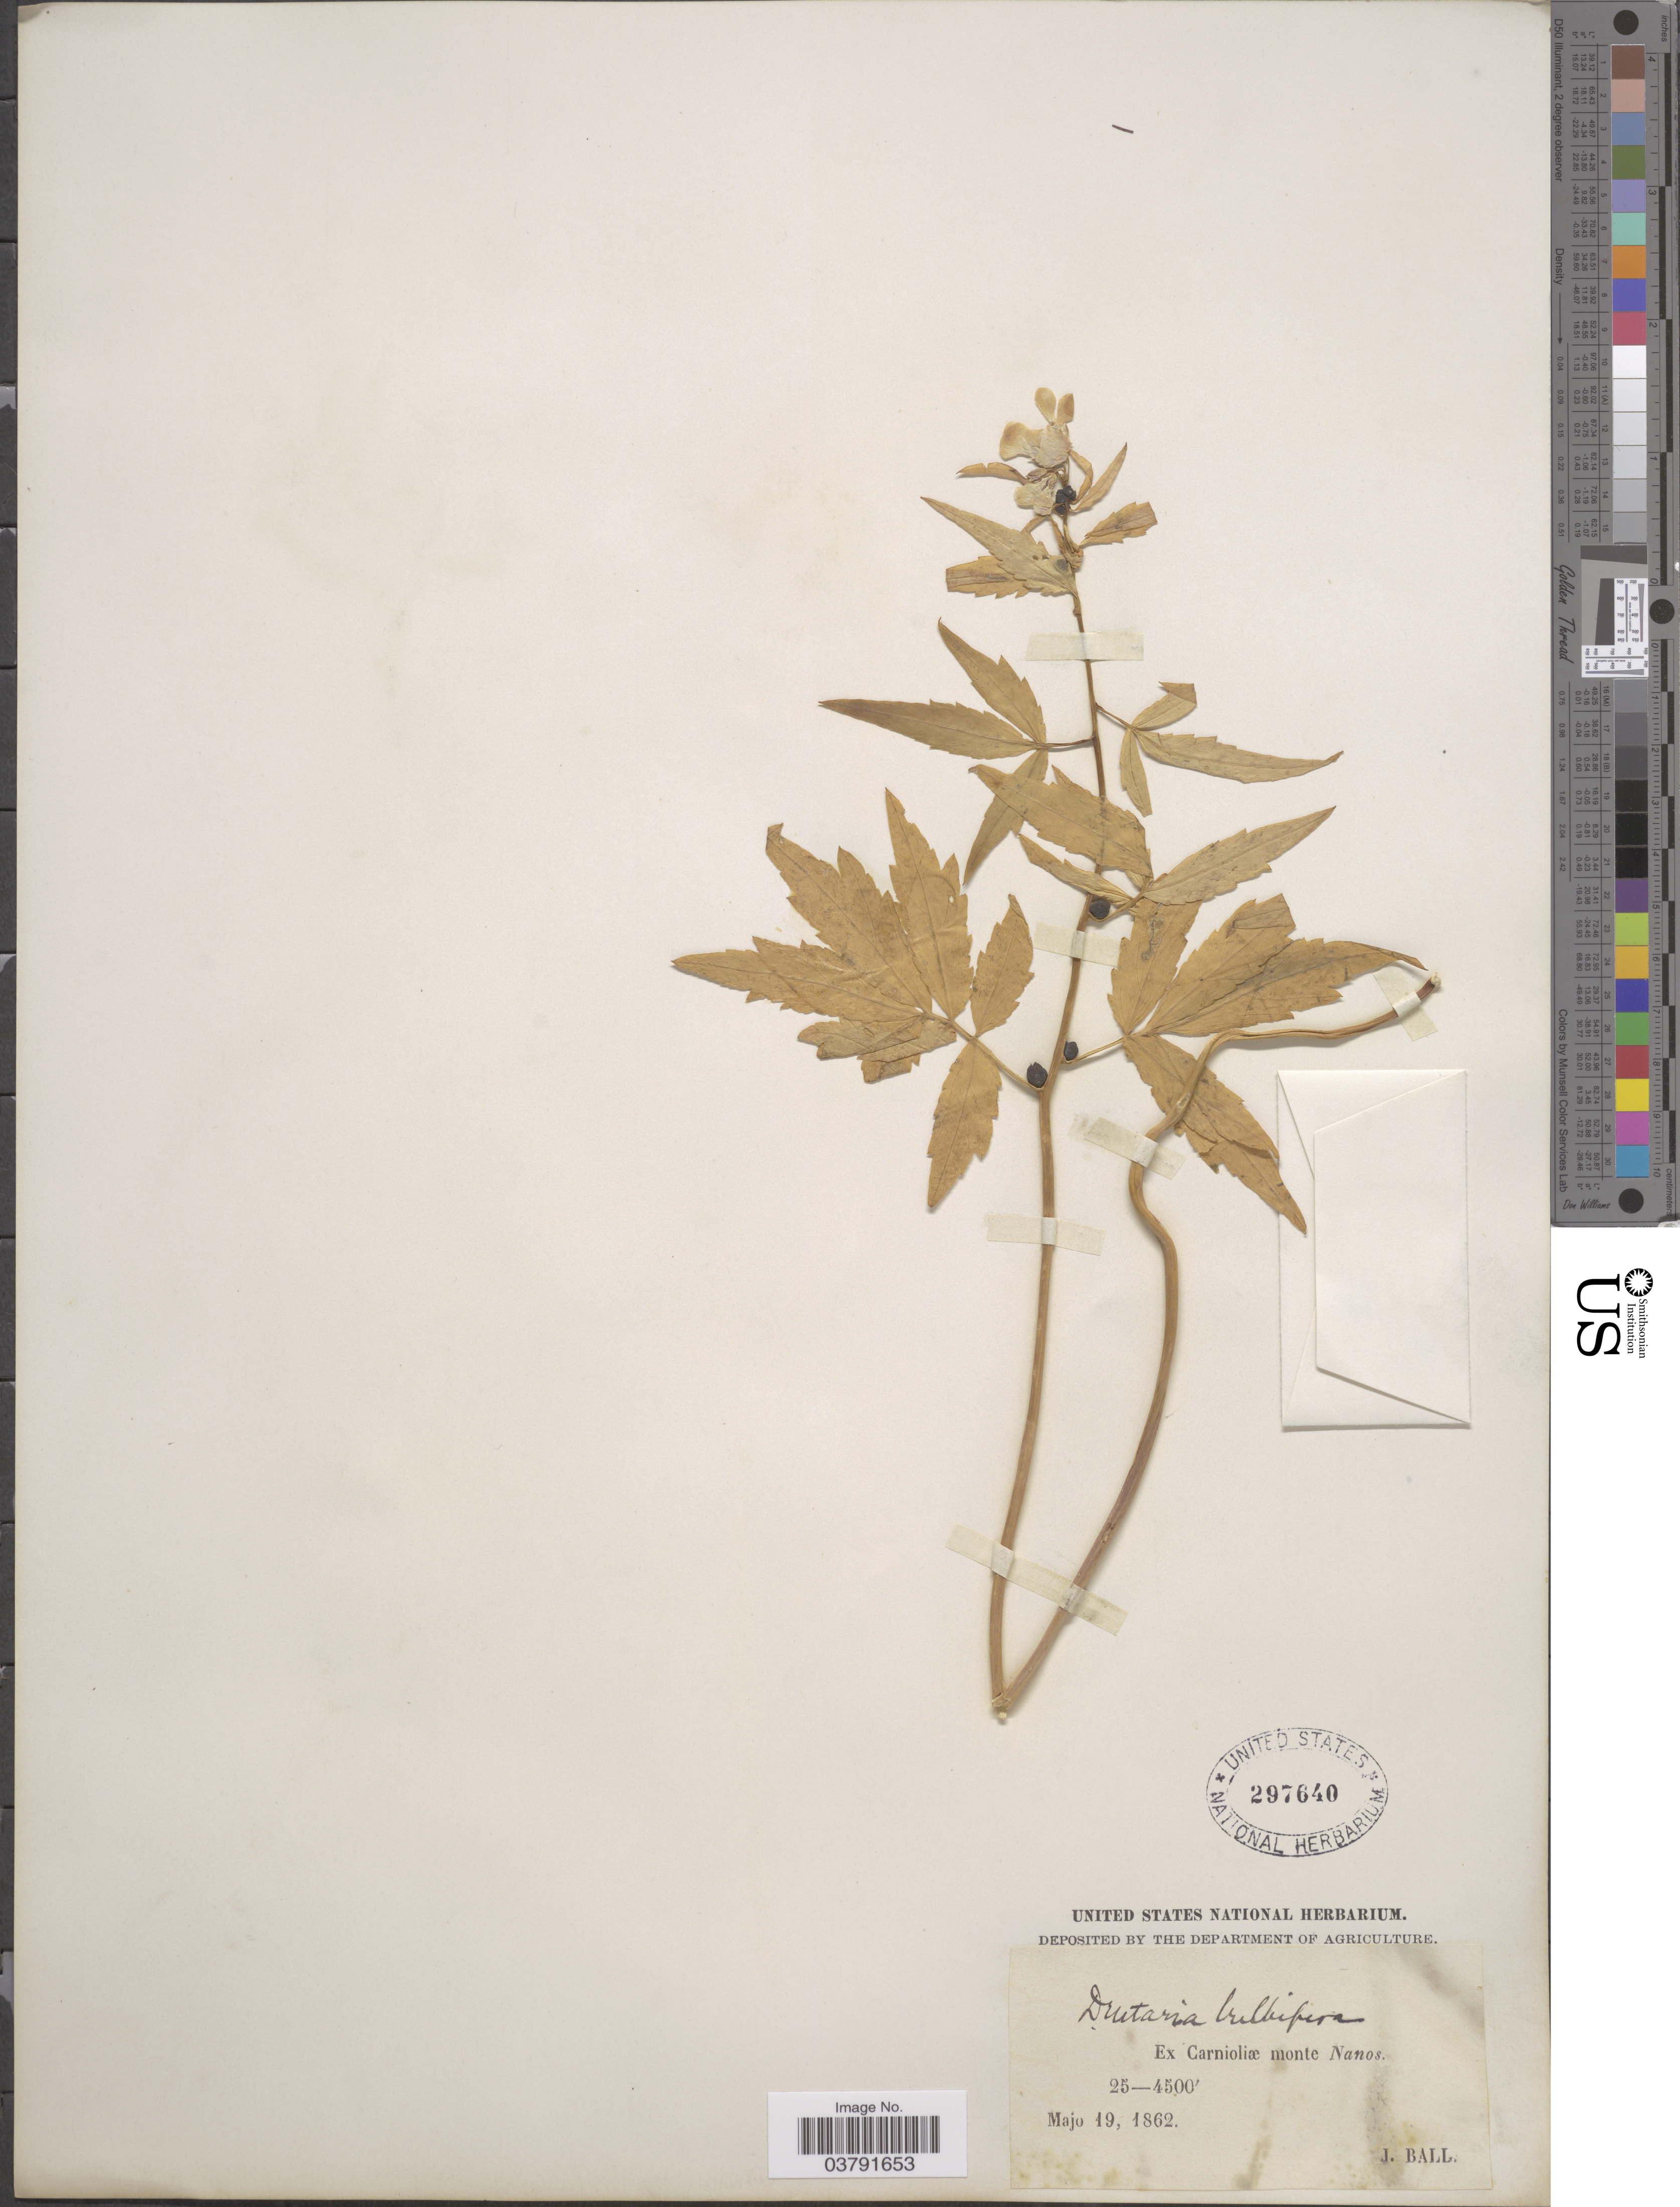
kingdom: Plantae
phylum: Tracheophyta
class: Magnoliopsida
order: Brassicales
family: Brassicaceae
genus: Dentaria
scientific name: Dentaria bulbifera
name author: L.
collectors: J. Ball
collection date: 1862-05-19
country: Slovenia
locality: Carnioliæ monte Nanos.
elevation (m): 762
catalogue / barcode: US 297640